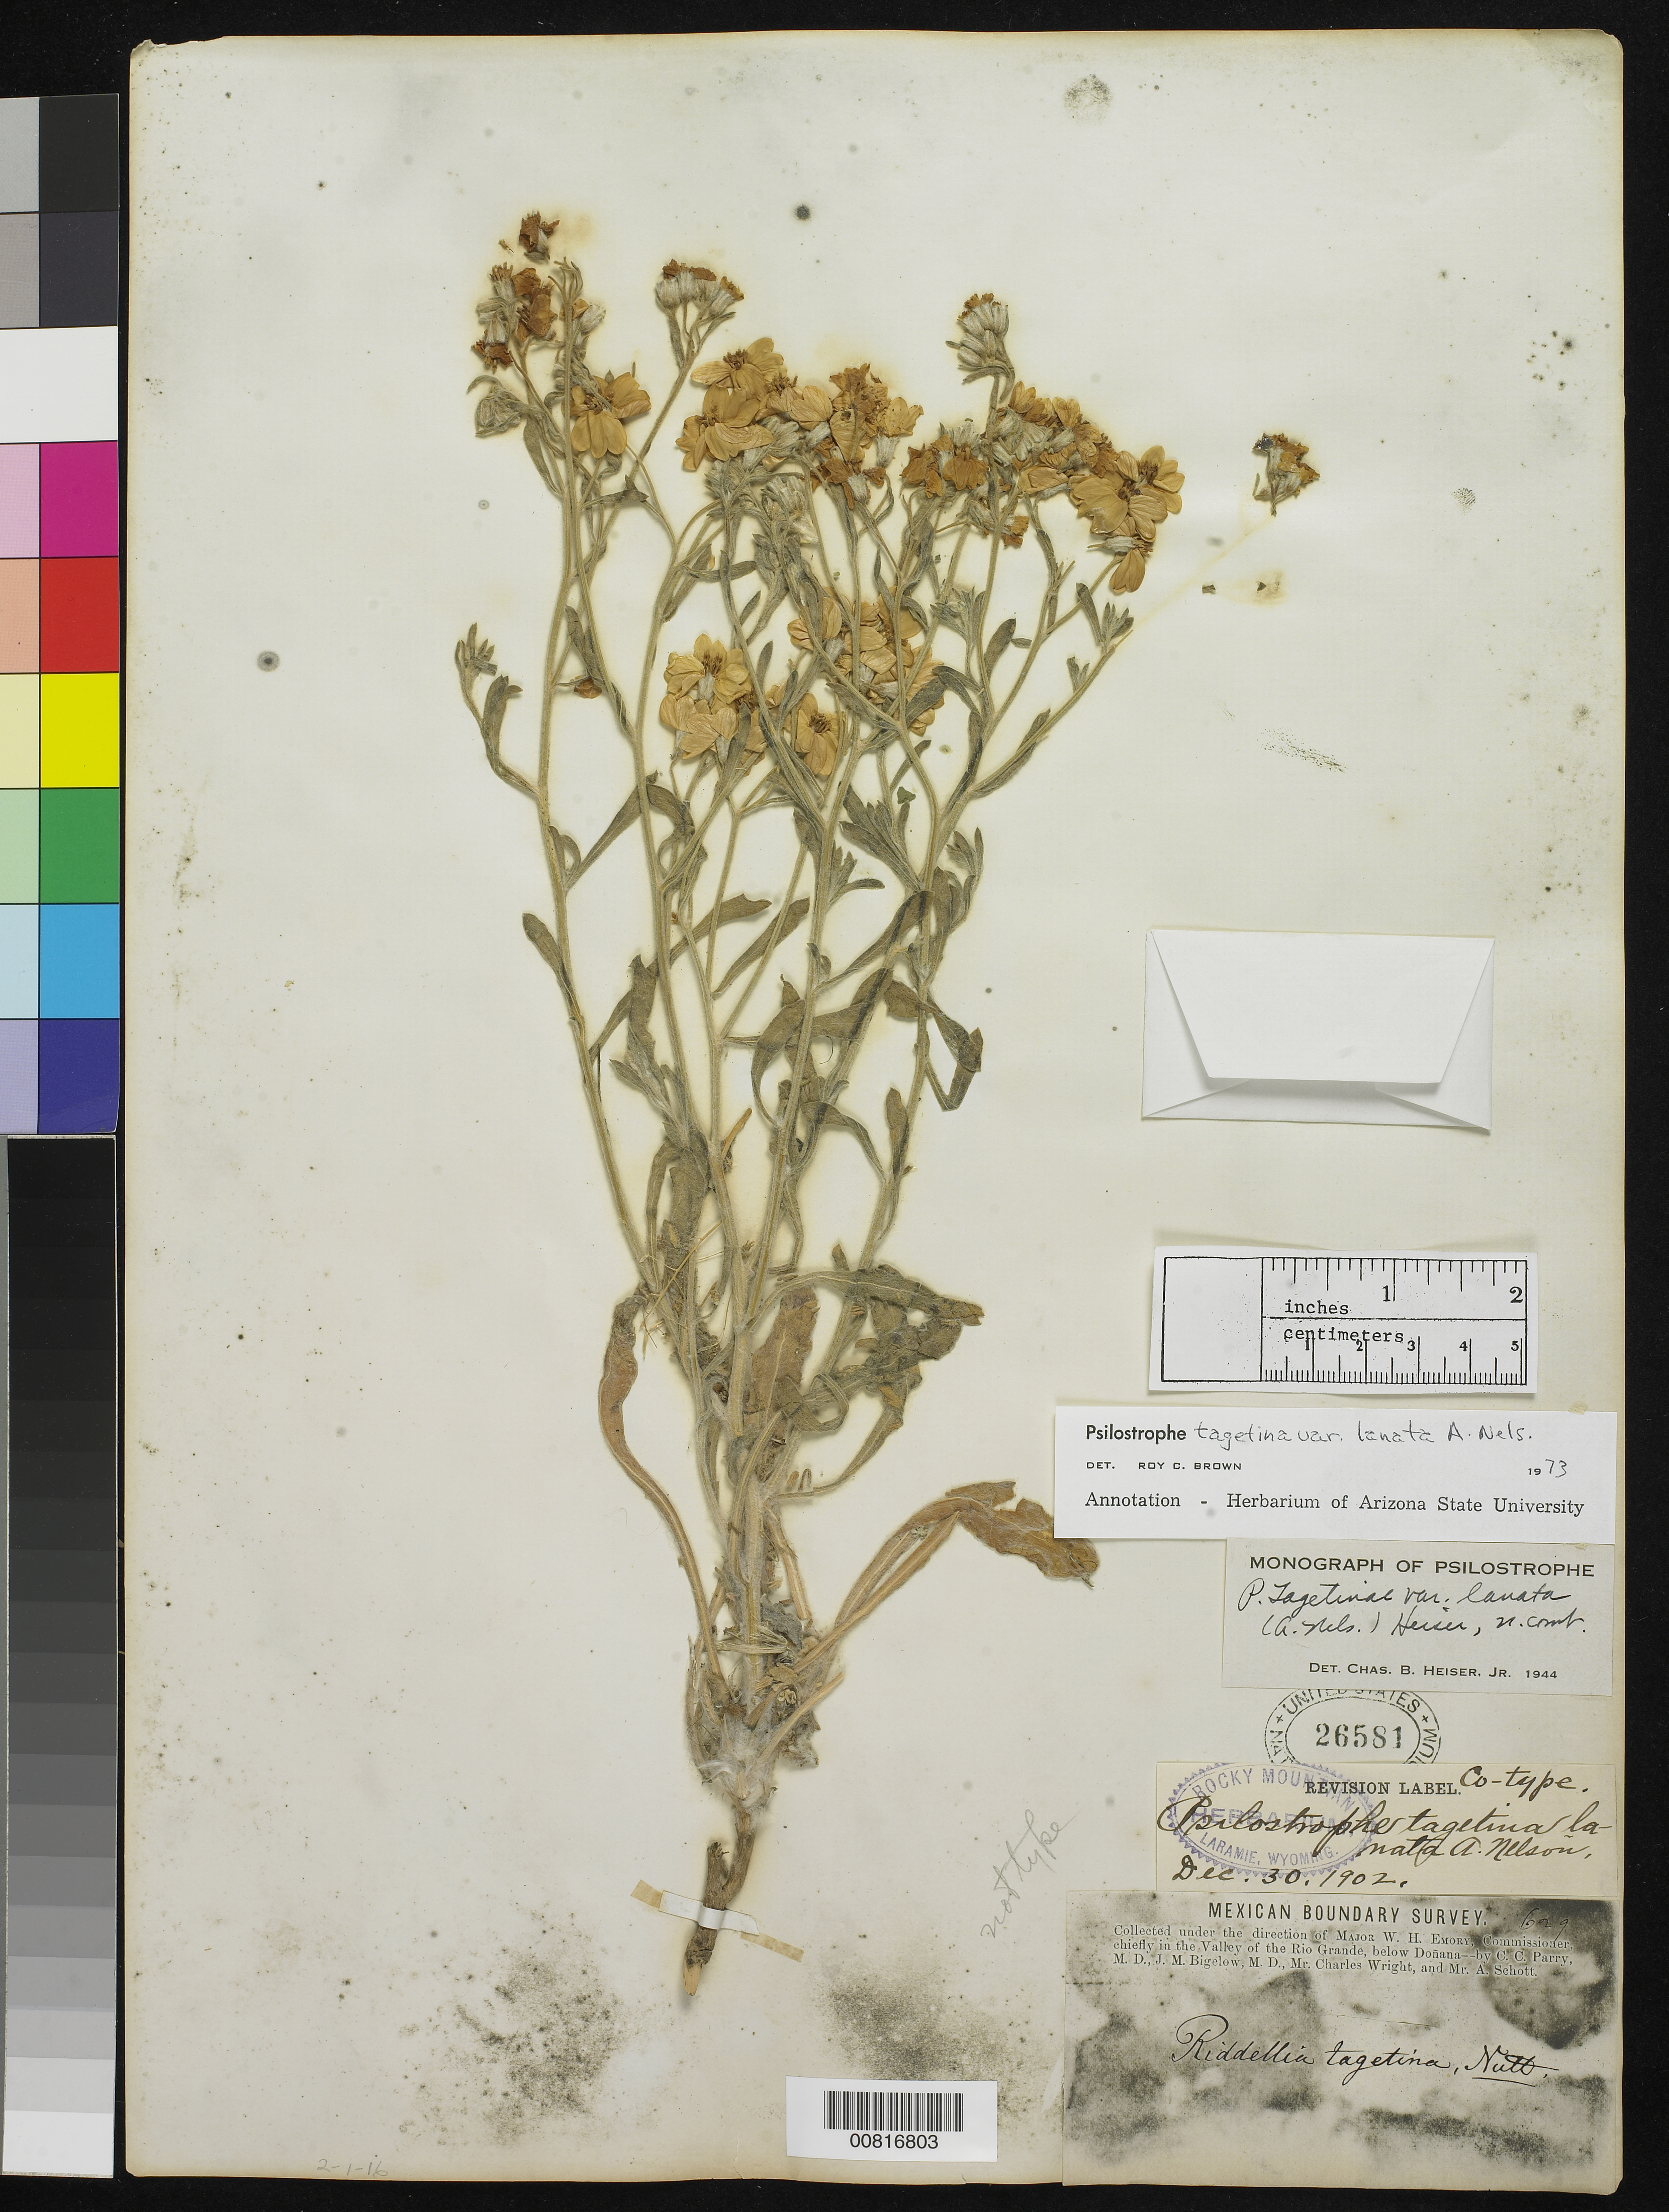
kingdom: Plantae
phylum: Tracheophyta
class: Magnoliopsida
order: Asterales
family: Asteraceae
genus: Psilostrophe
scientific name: Psilostrophe tagetina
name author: (Nutt.) Greene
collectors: C. C. Parry, J. M. Bigelow, C. Wright & A. C. V. Schott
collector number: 629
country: United States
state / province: New Mexico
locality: Valley of the Rio Grande, below Doñana, New Mexico.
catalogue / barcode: US 26581